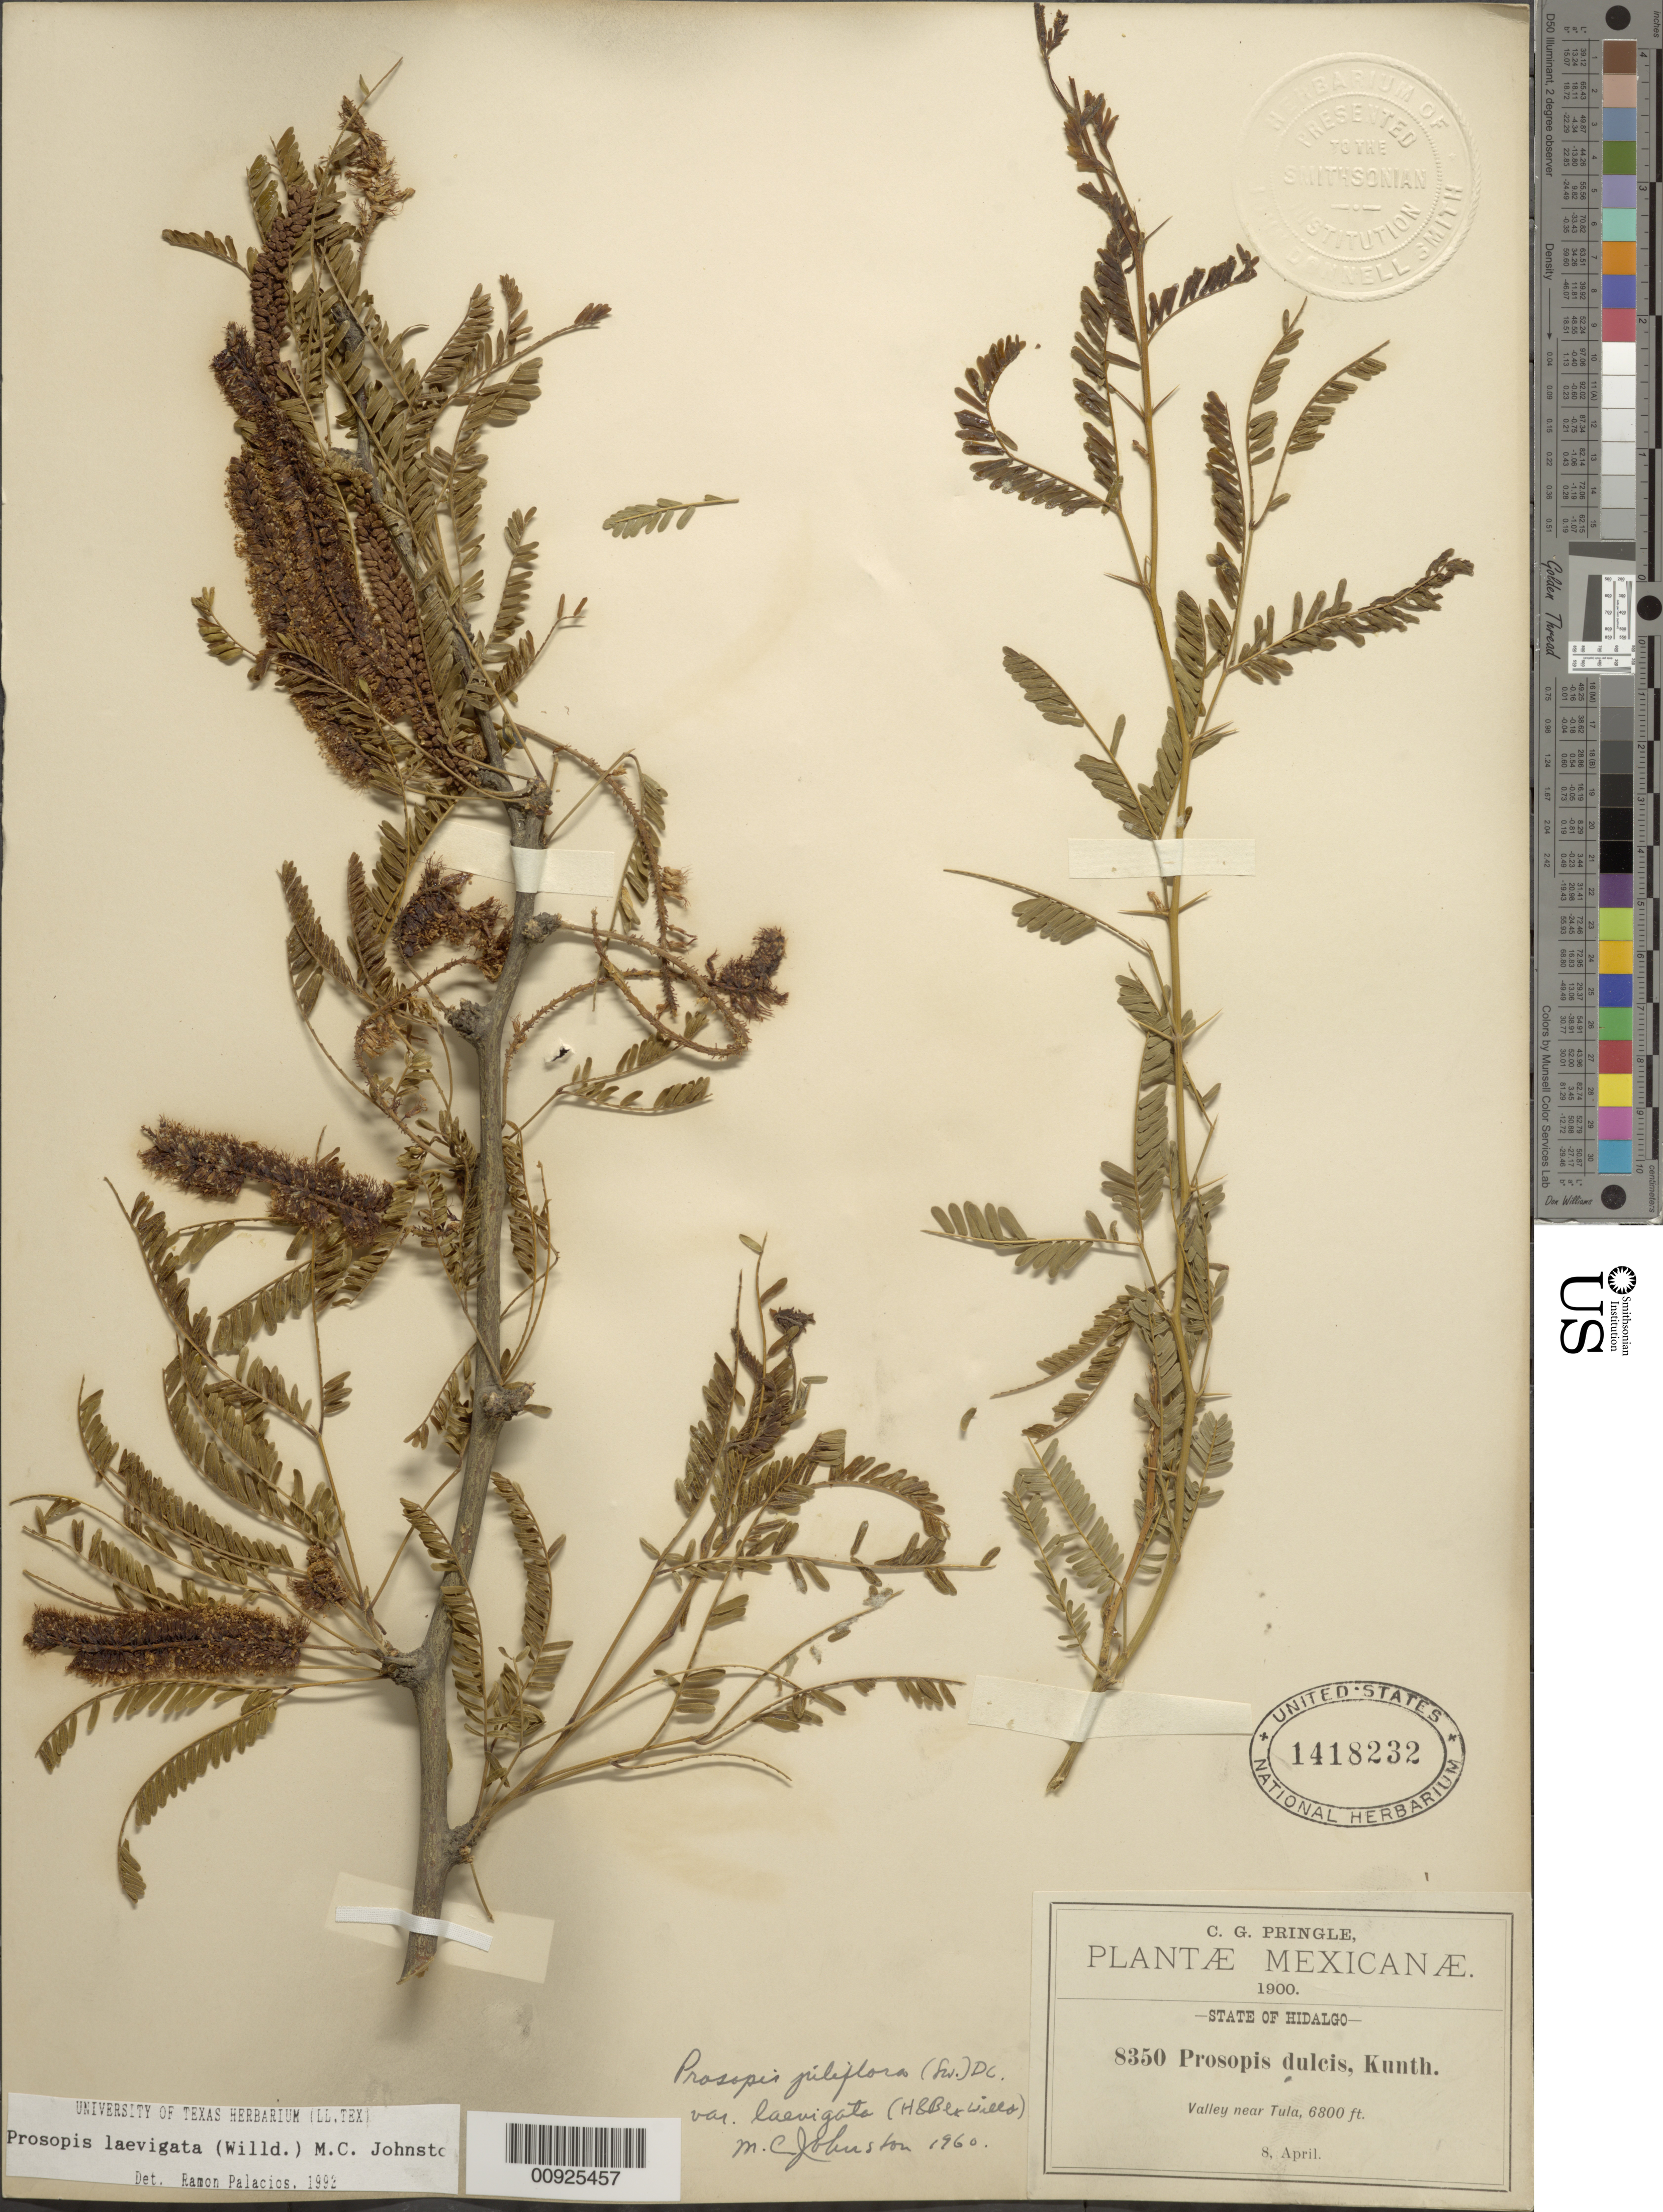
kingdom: Plantae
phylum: Tracheophyta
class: Magnoliopsida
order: Fabales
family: Fabaceae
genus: Neltuma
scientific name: Neltuma laevigata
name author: (Humb. & Bonpl. ex Willd.) Britton & Rose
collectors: C. G. Pringle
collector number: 8350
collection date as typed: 08 Apr 1900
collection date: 1900-04-08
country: Mexico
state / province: Hidalgo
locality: Valley near Tula, State of Hidalgo.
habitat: Valley.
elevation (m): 2073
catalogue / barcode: US 1418232